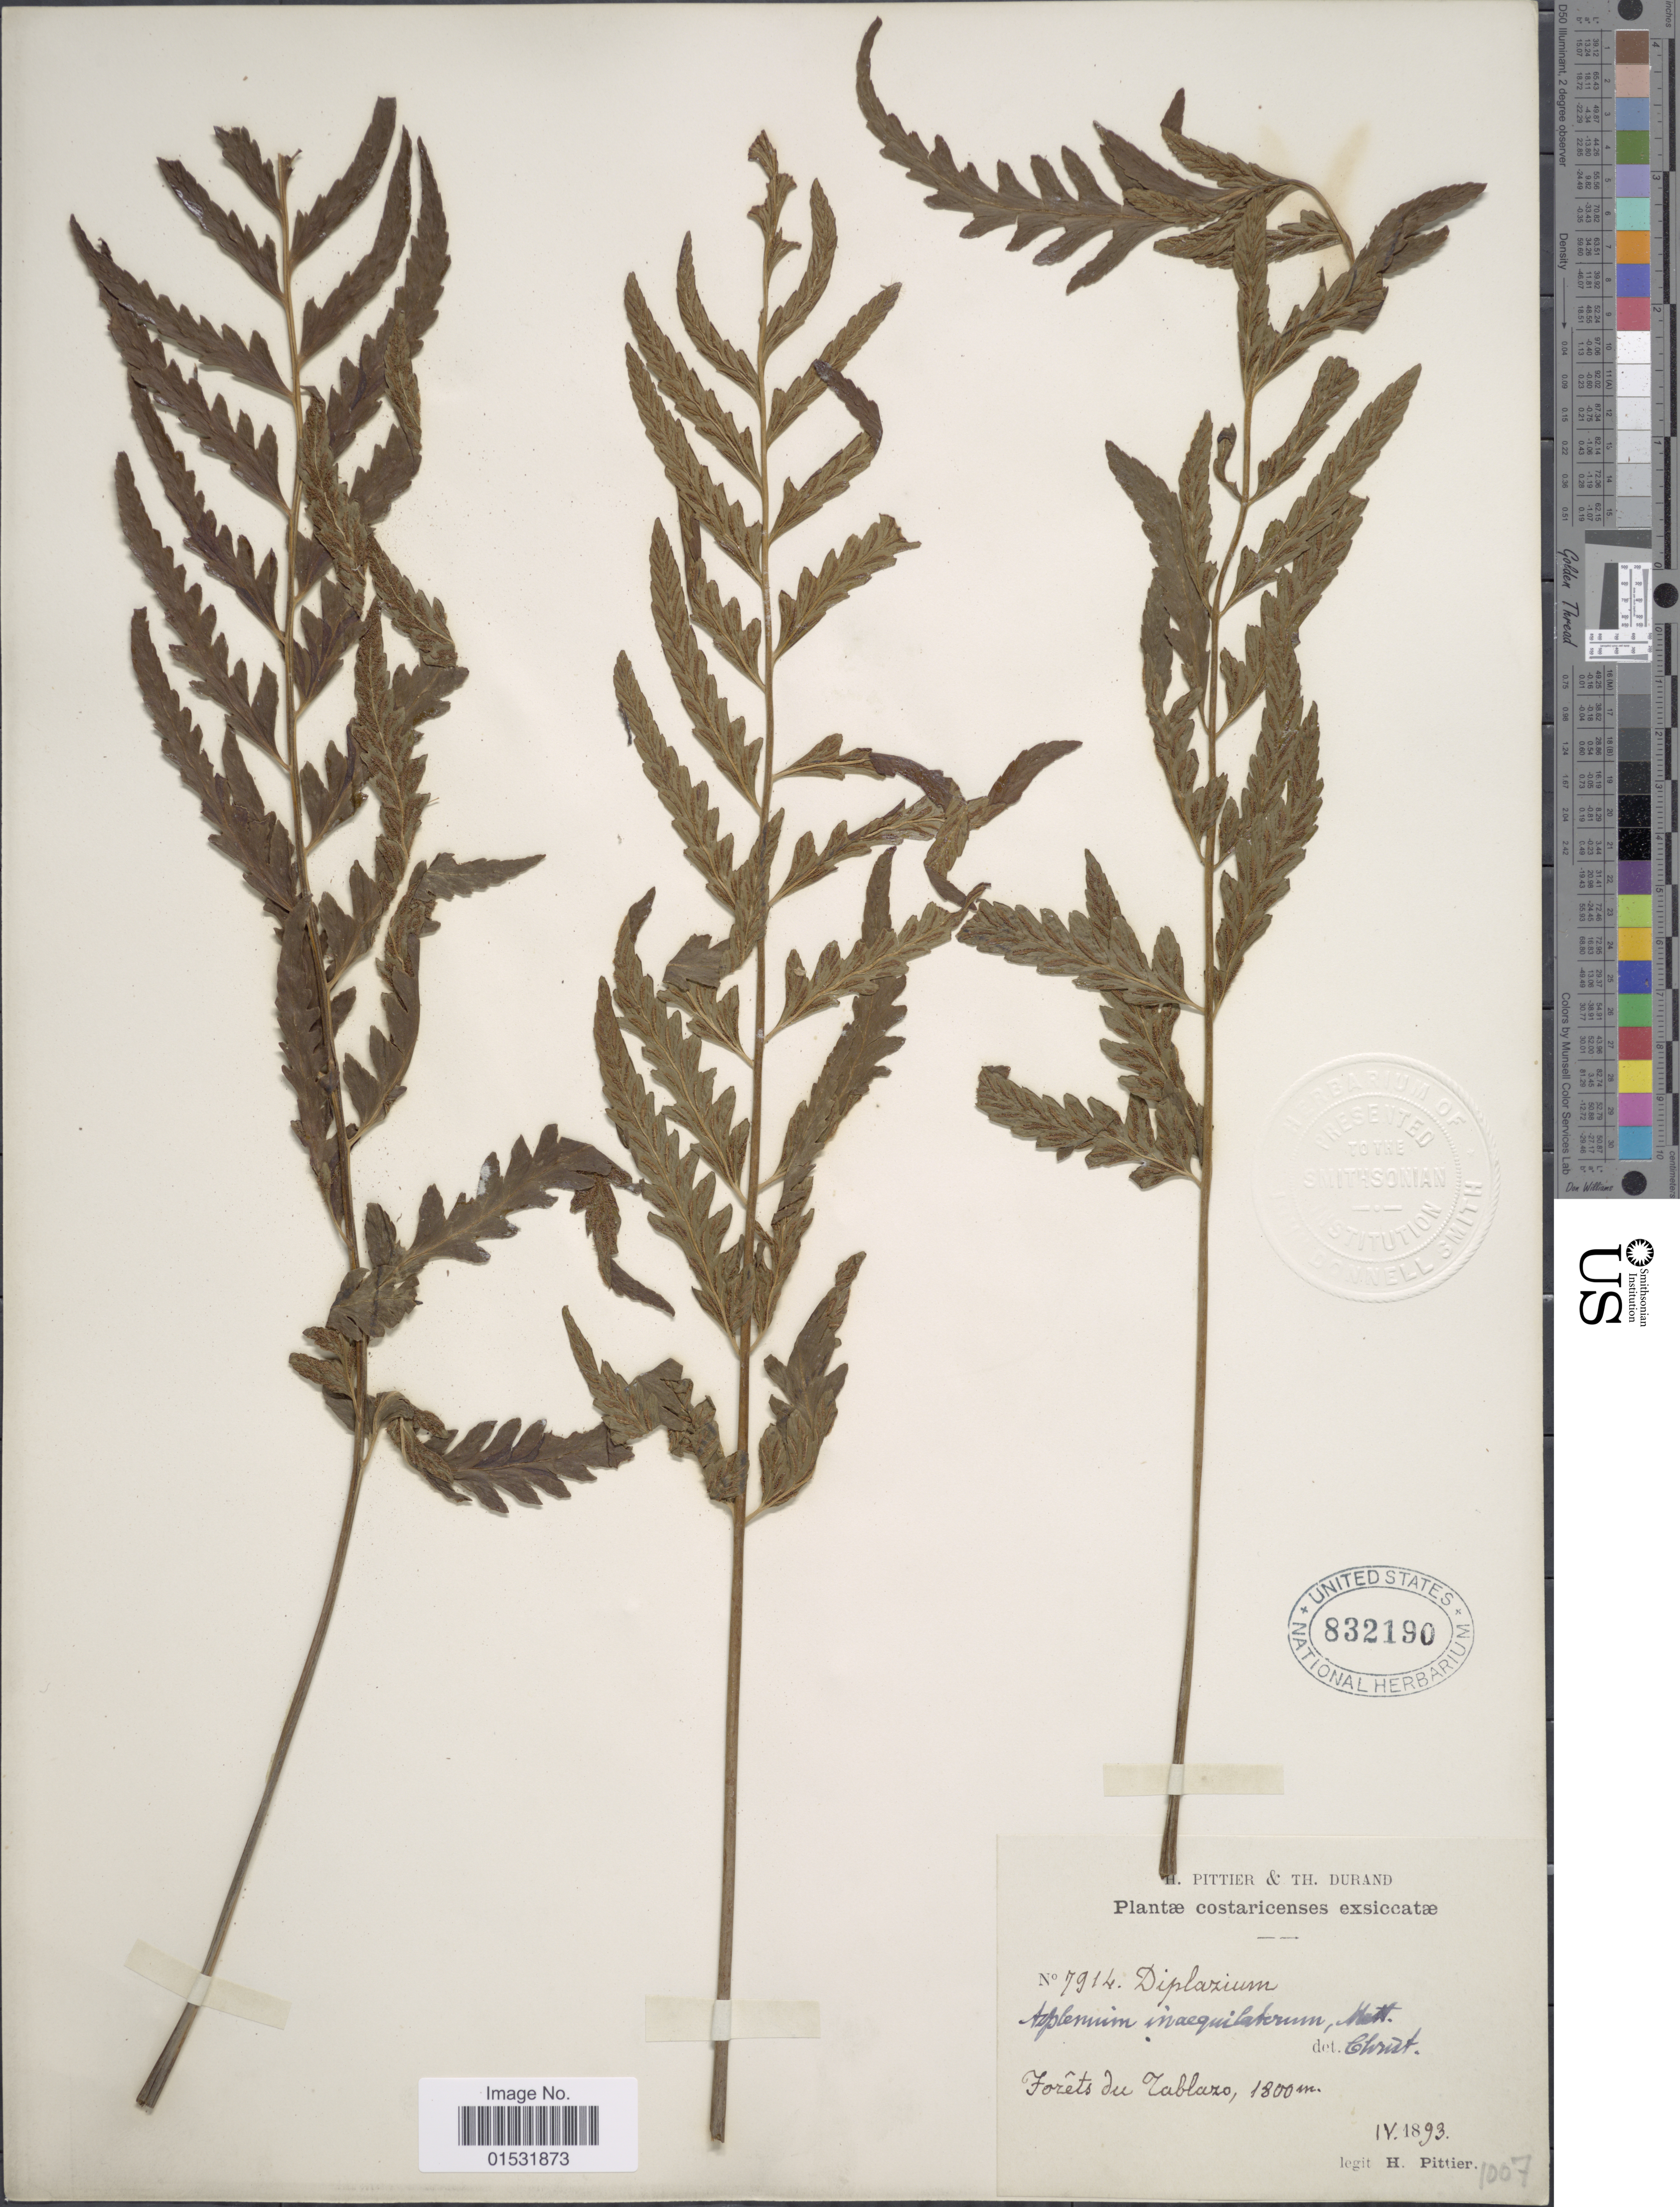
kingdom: Plantae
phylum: Tracheophyta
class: Polypodiopsida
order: Polypodiales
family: Athyriaceae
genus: Diplazium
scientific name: Diplazium lonchophyllum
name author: Kunze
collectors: H. F. Pittier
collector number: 7914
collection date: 1893-04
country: Costa Rica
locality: Forets du Tablazo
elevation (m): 1800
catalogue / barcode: US 832190